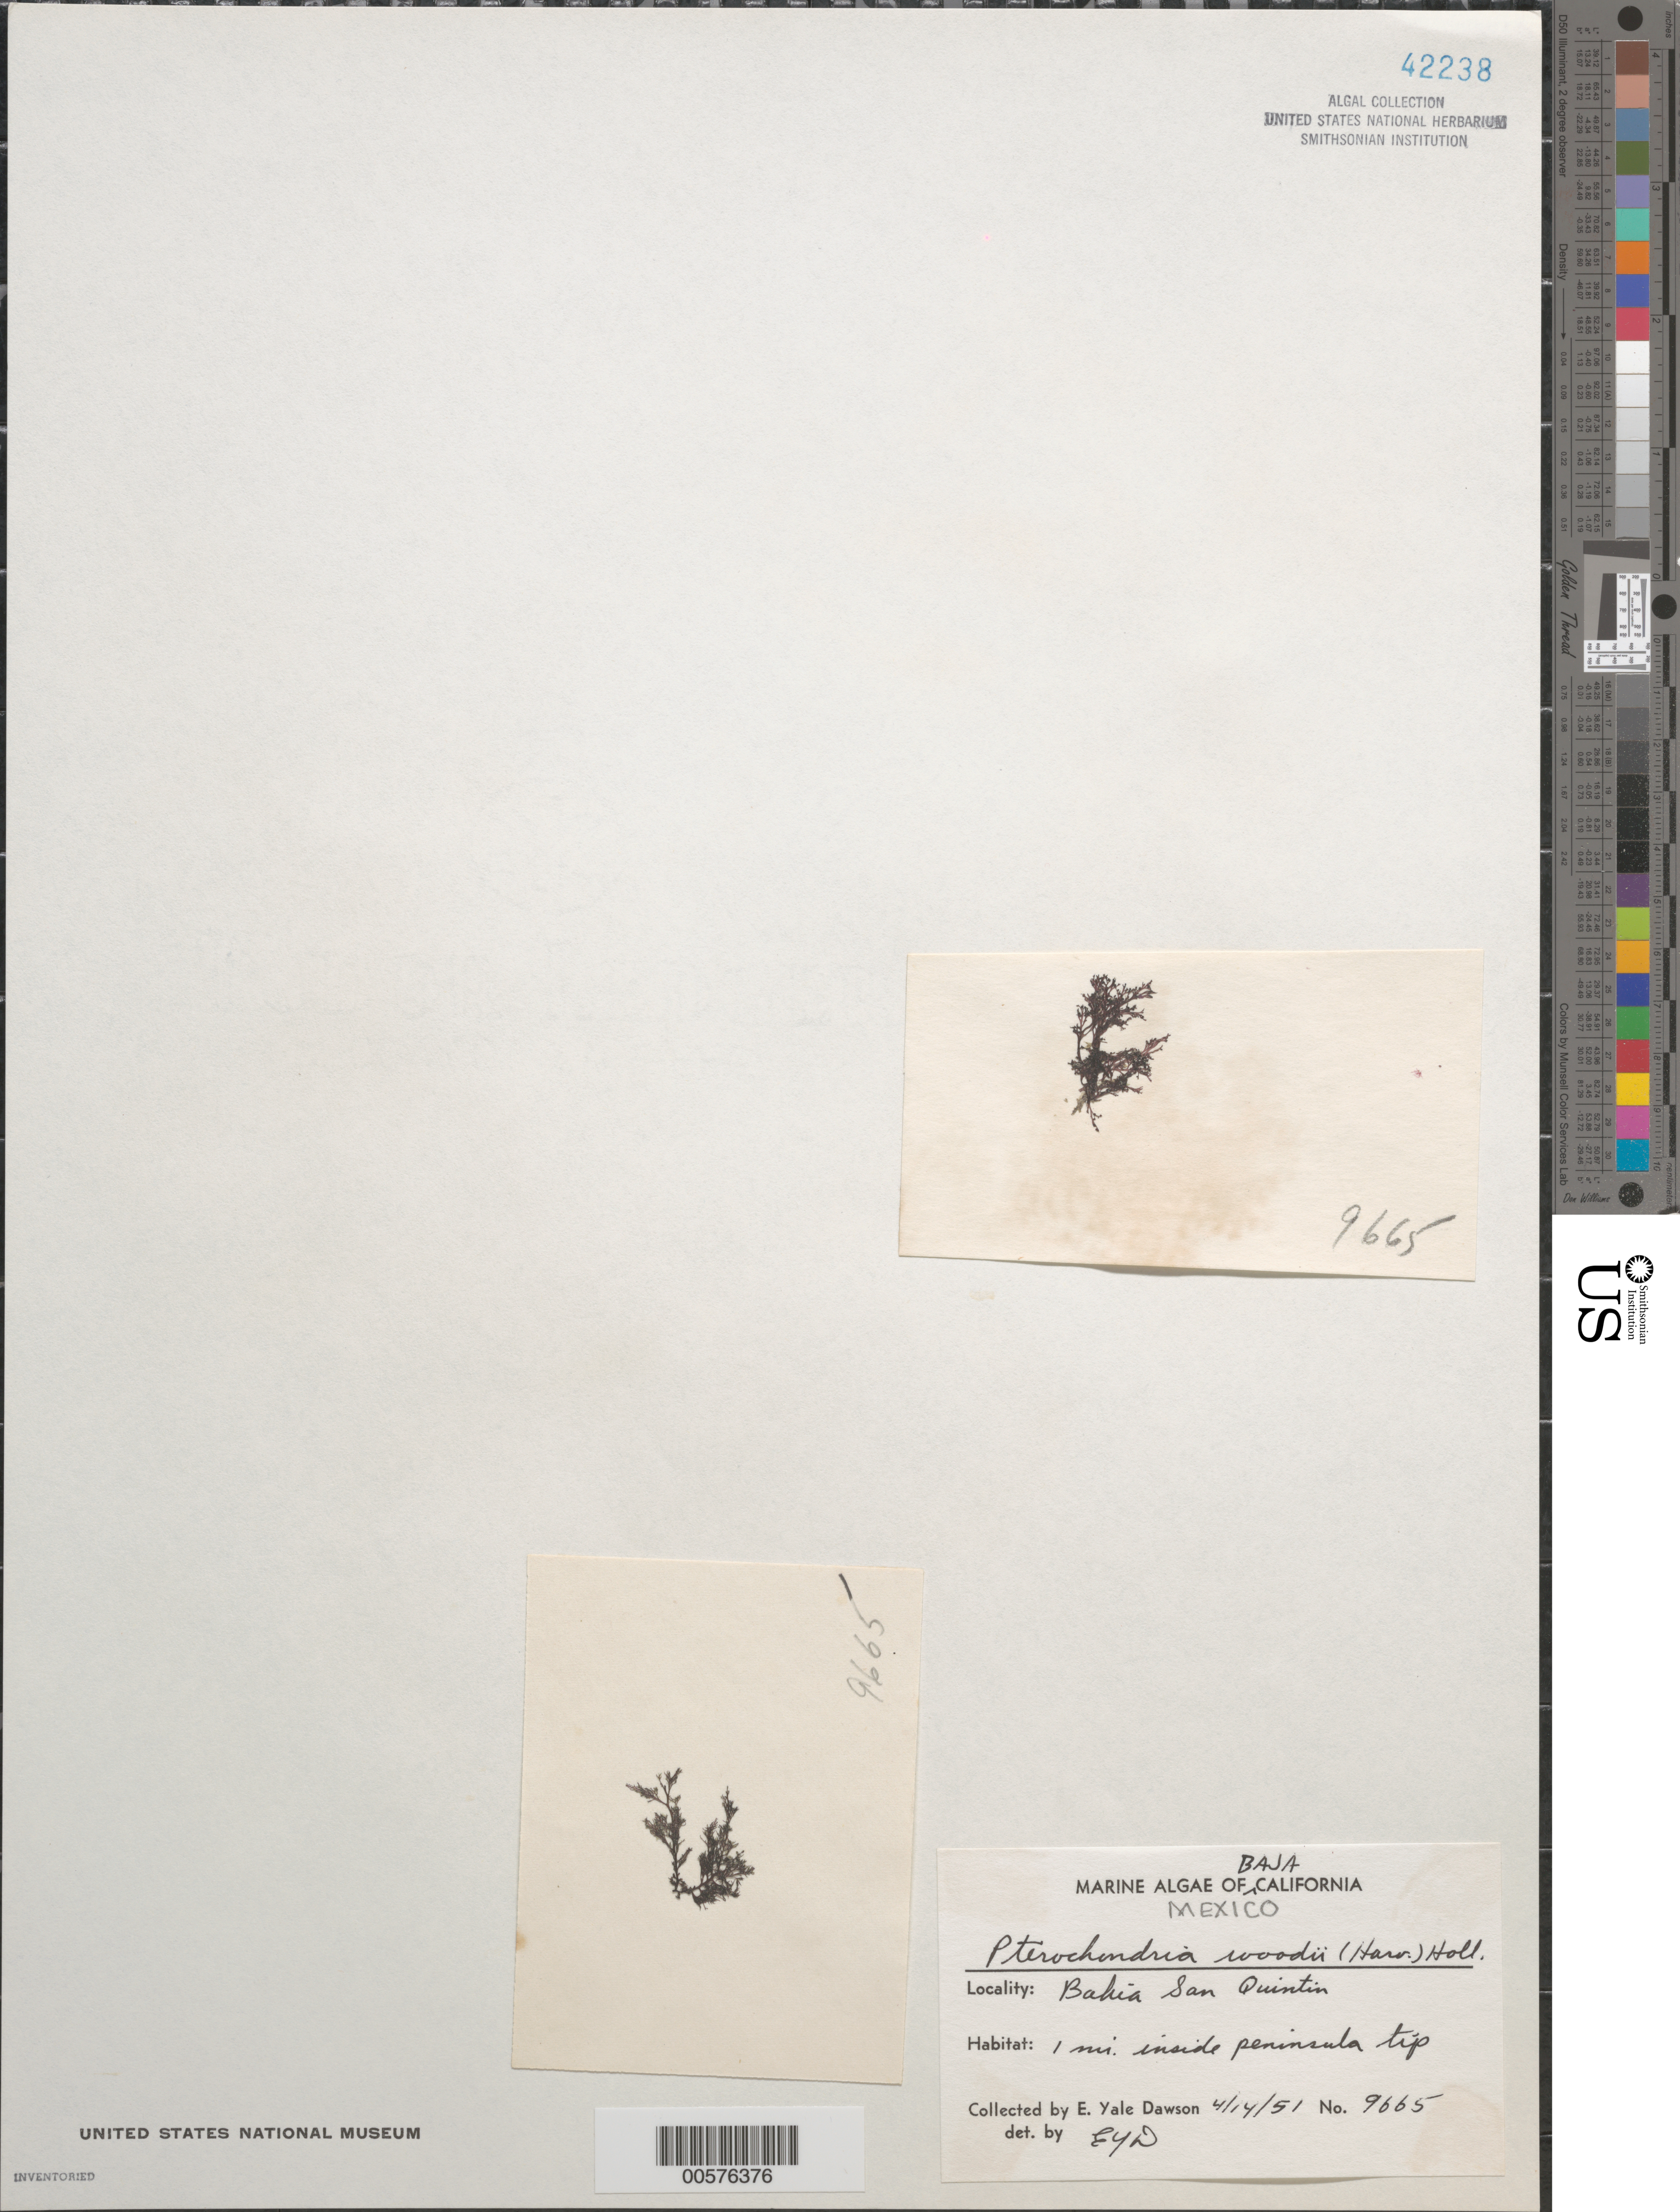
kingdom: Plantae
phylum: Rhodophyta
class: Florideophyceae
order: Ceramiales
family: Rhodomelaceae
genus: Pterochondria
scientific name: Pterochondria woodii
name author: (Harv.) Hollenb.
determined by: Dawson, E. Y.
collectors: E. Y. Dawson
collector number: EYD 9665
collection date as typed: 14 Apr 1951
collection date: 1951-04-14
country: Mexico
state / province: Baja California Norte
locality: Bahia San Quintin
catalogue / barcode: US 42238